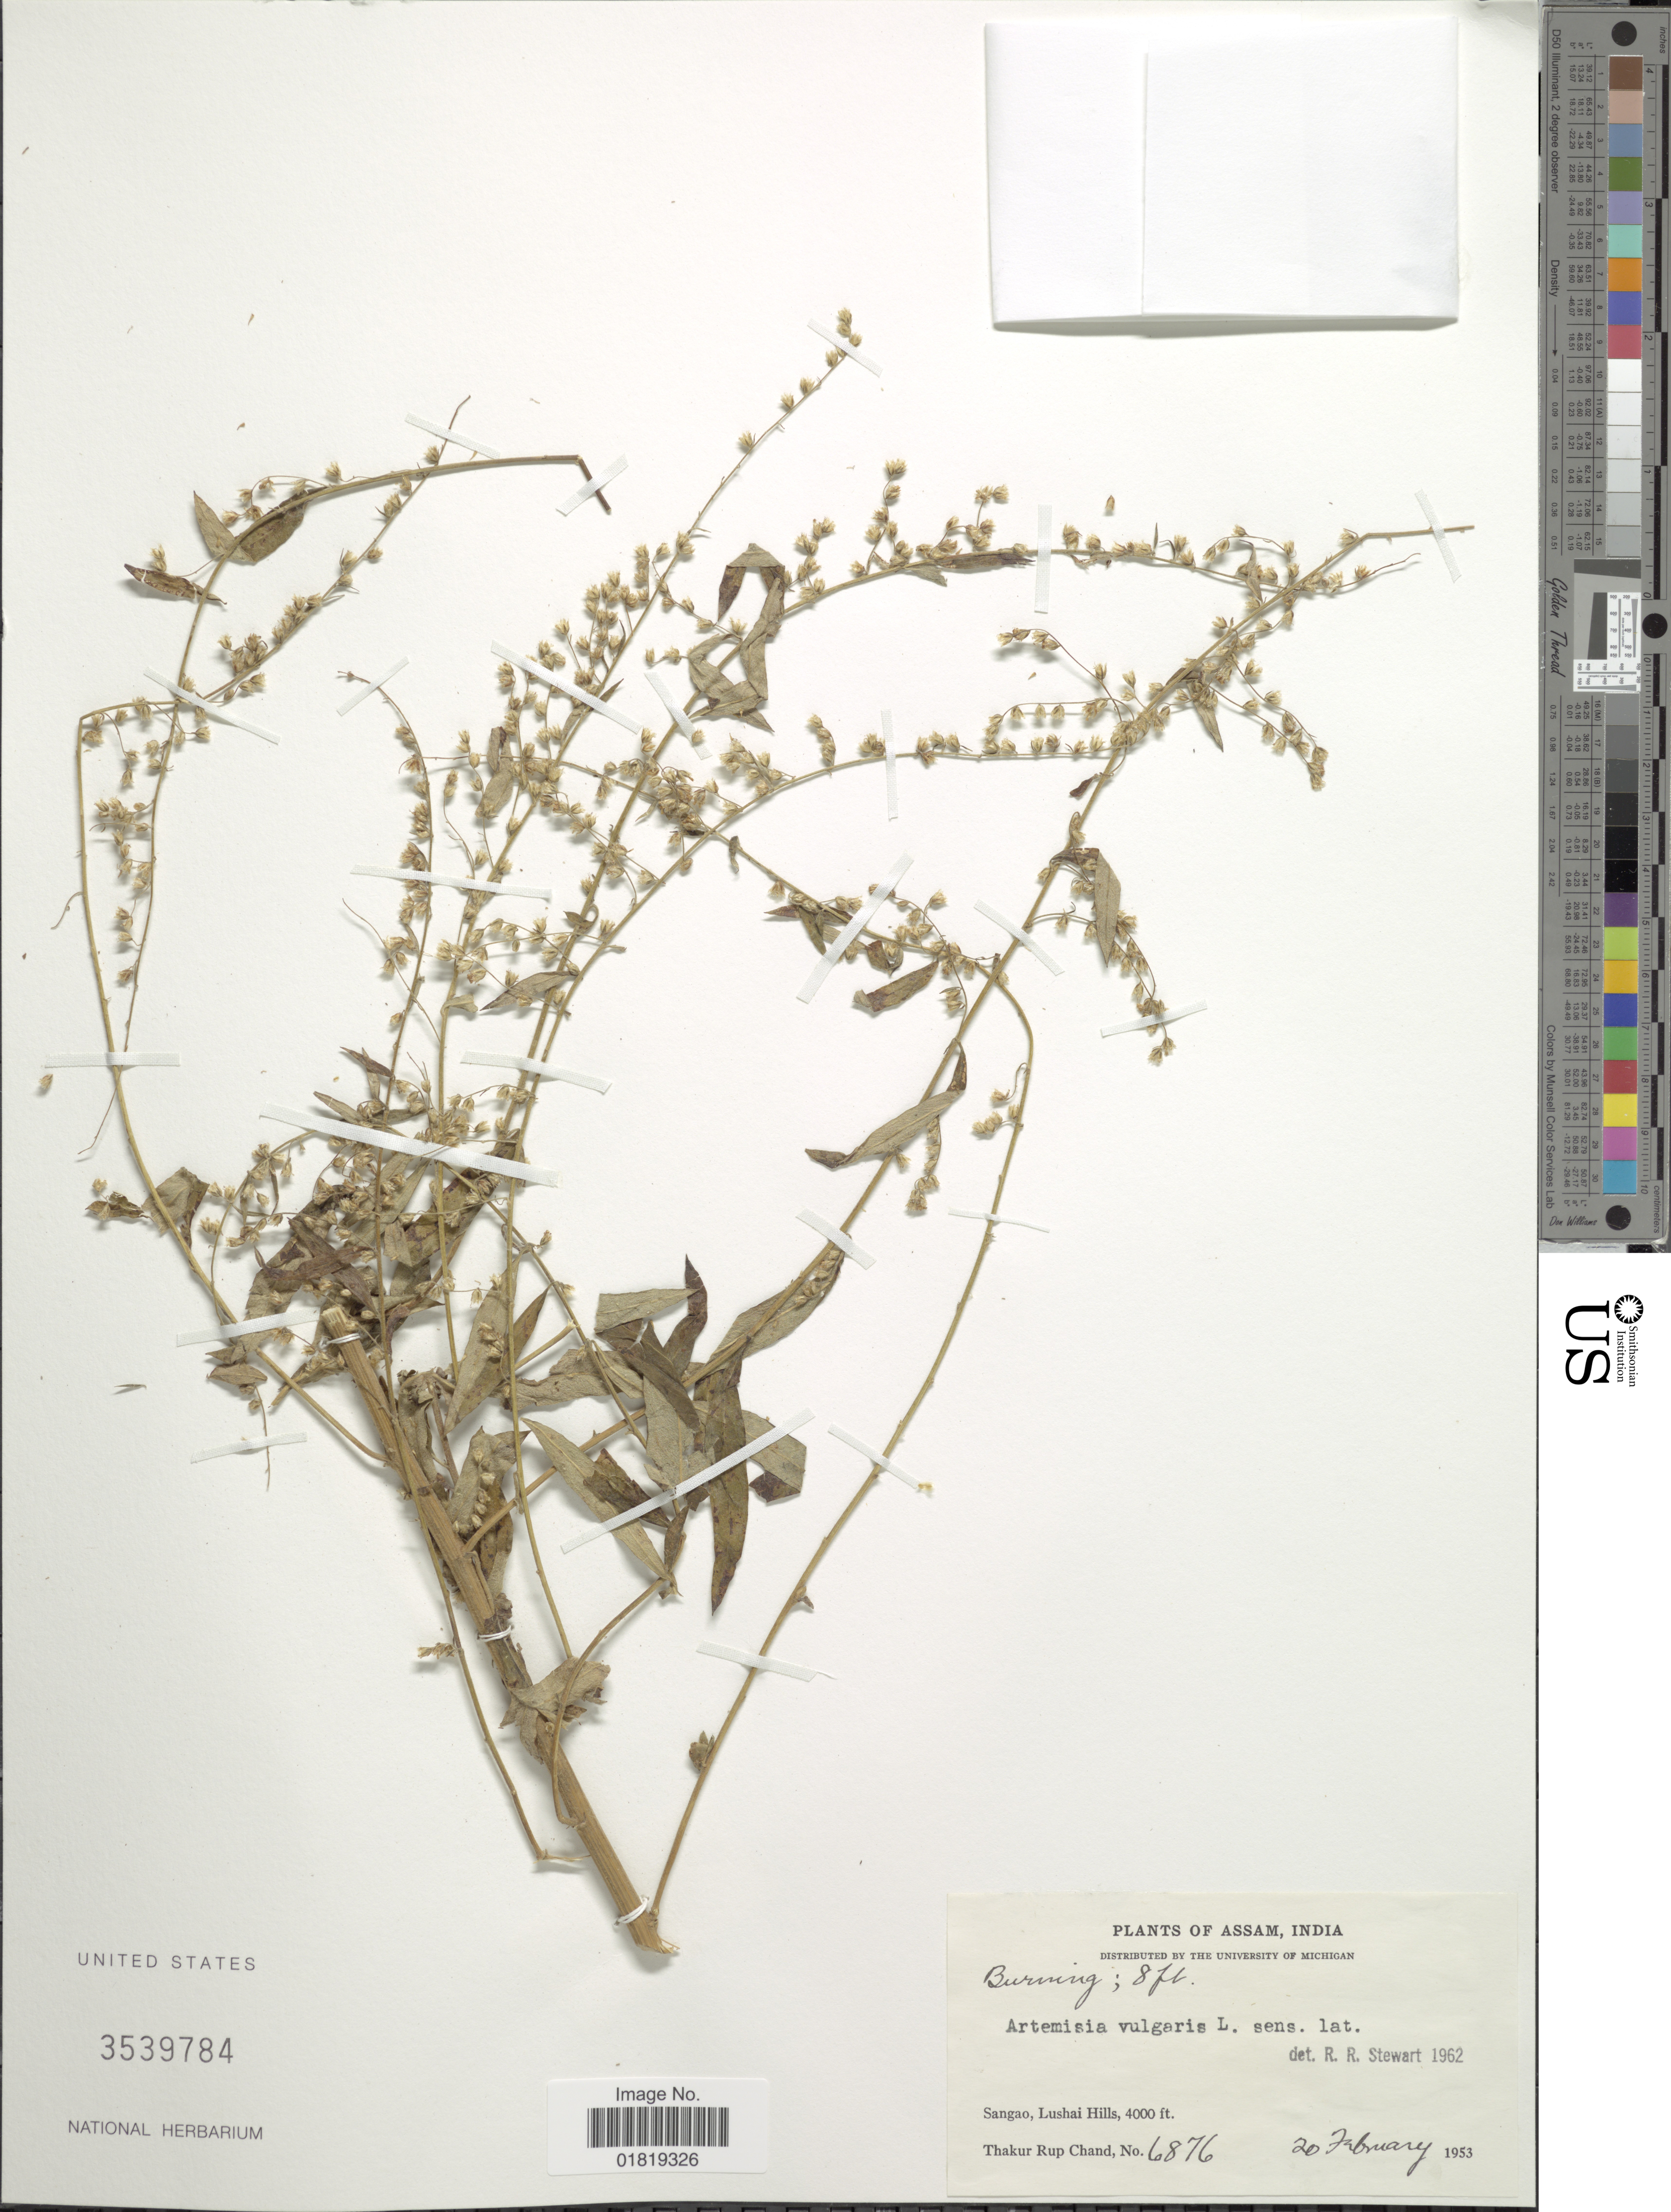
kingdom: Plantae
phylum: Tracheophyta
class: Magnoliopsida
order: Asterales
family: Asteraceae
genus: Artemisia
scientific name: Artemisia vulgaris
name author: L.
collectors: T. R. Chand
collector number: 6876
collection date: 1953-02-20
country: India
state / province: Assam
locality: Sangao, Lushai Hills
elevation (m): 1219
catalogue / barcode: US 3539784